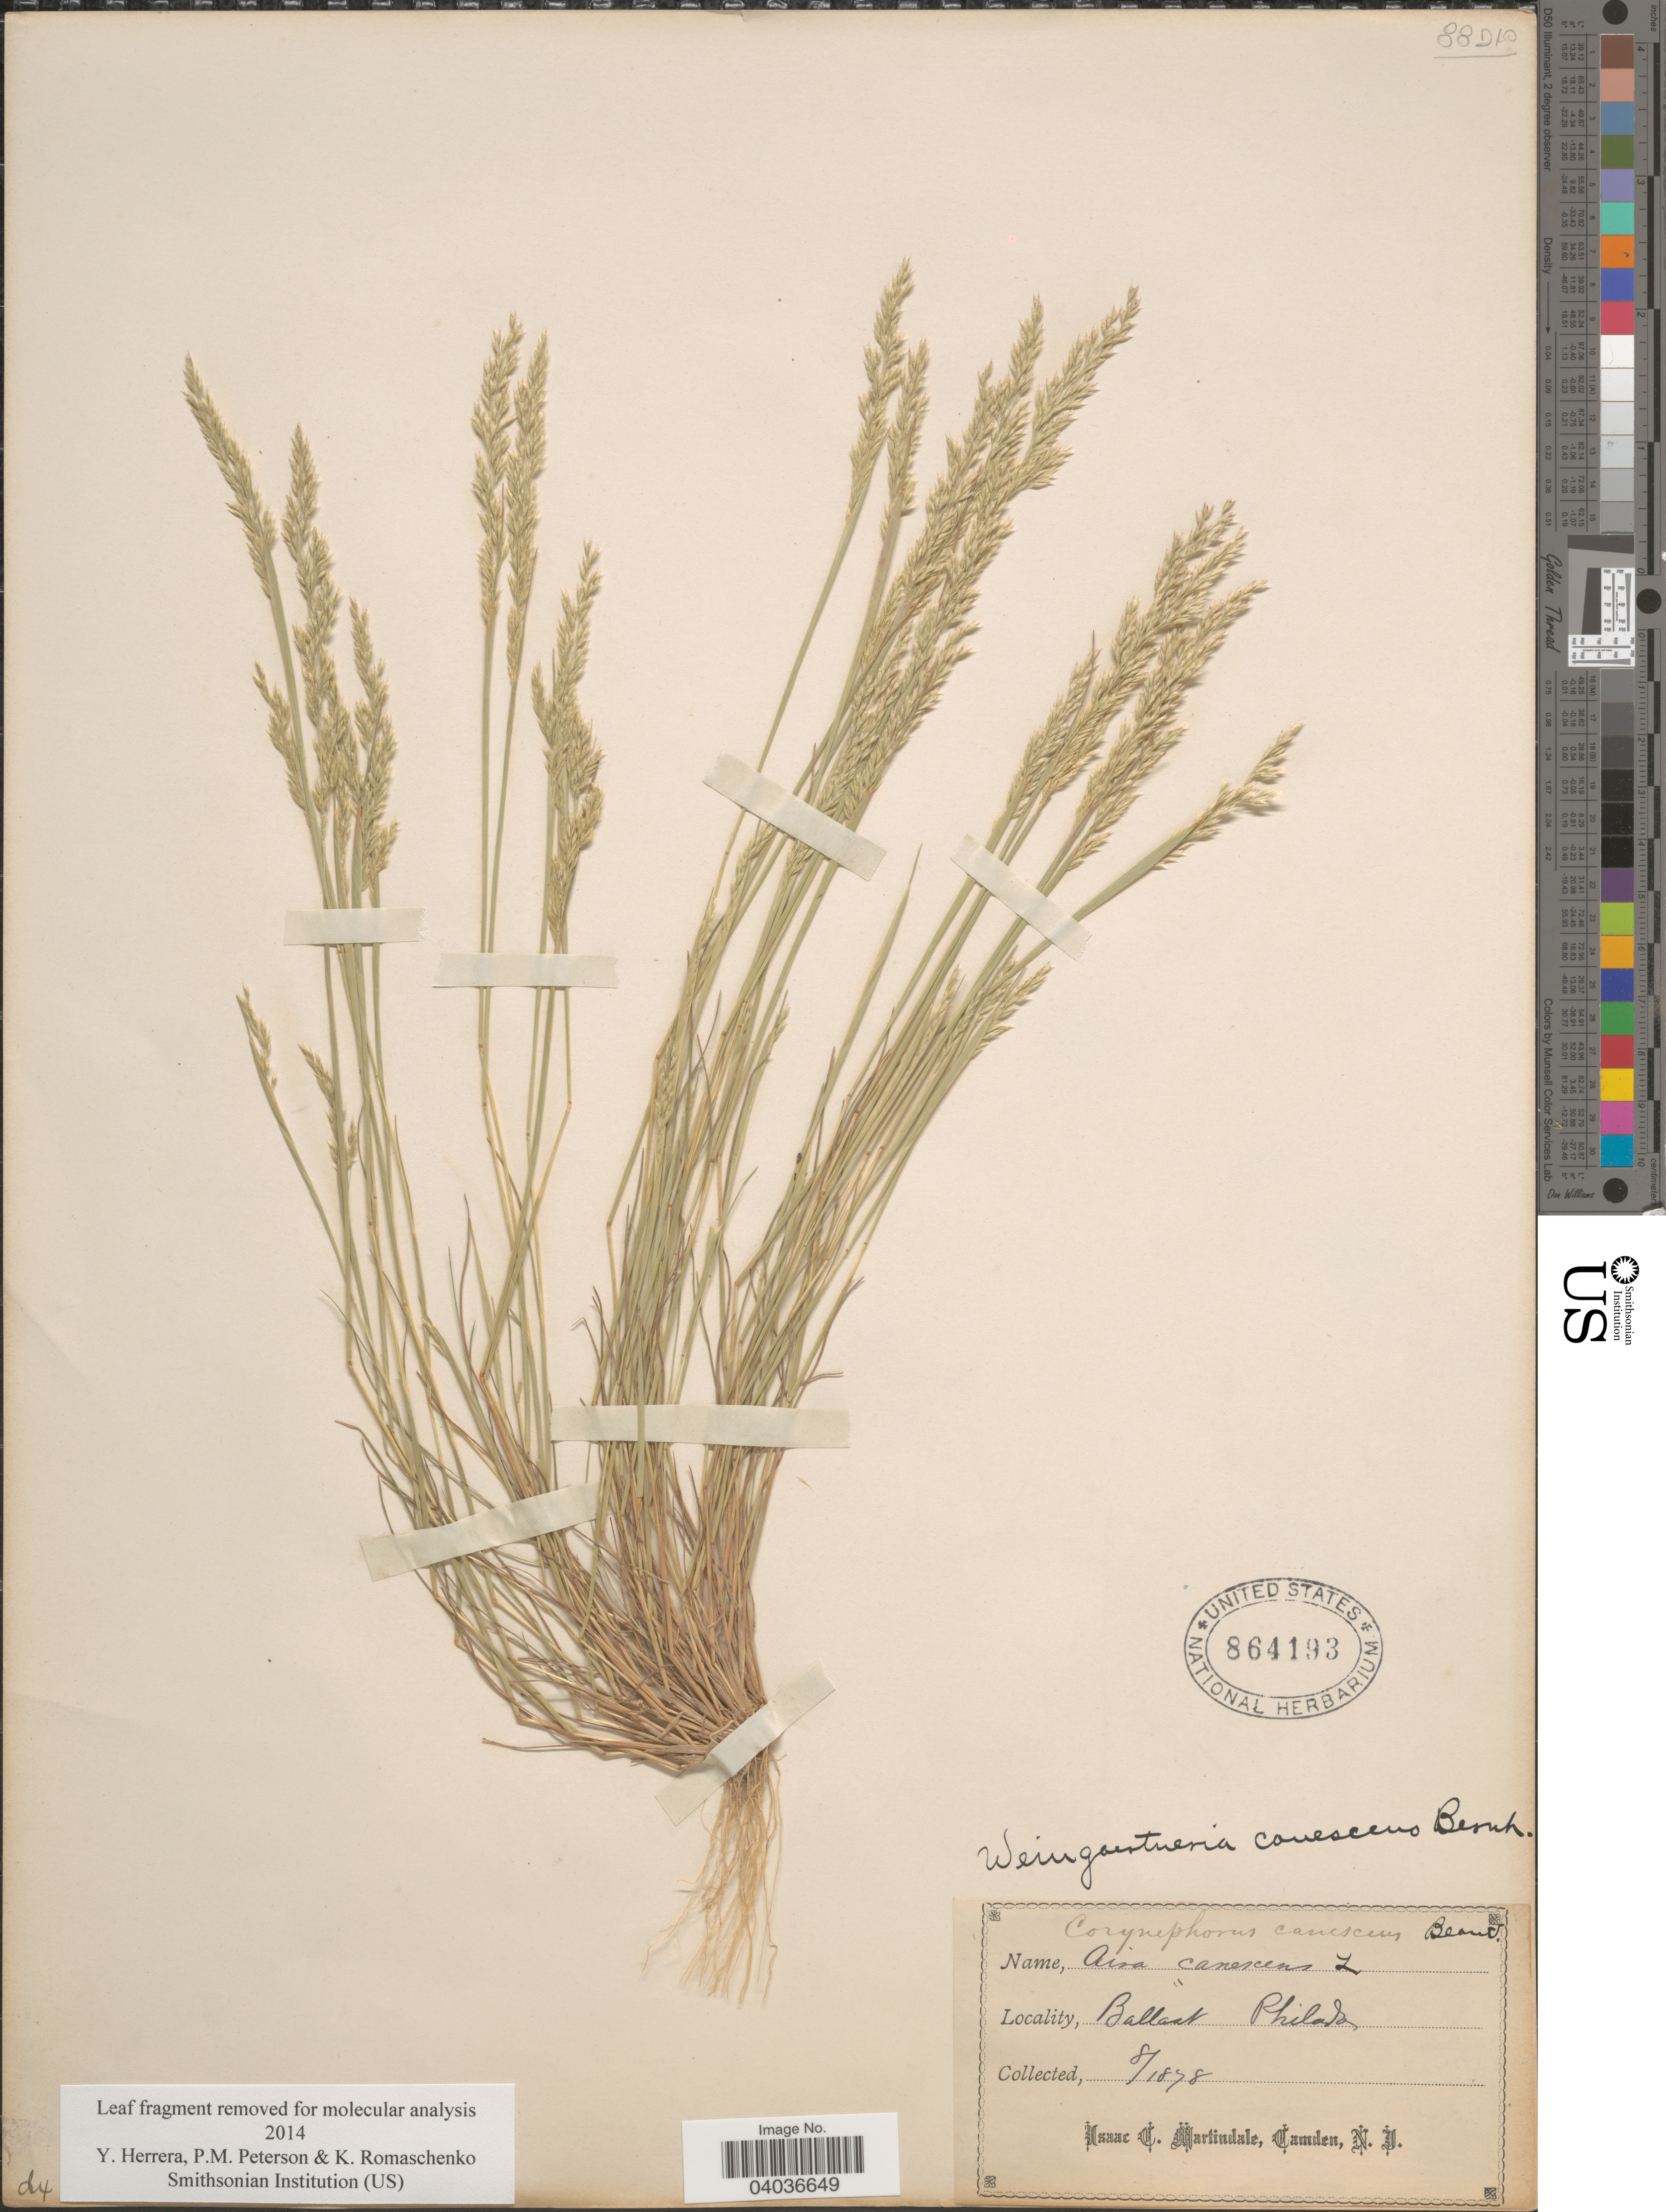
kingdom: Plantae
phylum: Tracheophyta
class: Liliopsida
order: Poales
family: Poaceae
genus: Corynephorus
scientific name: Corynephorus canescens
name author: (L, MEL) P. Beauv.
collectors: I. C. Martindale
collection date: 1878-08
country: United States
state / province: New Jersey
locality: Ballast Phila Is.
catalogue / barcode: US 864193